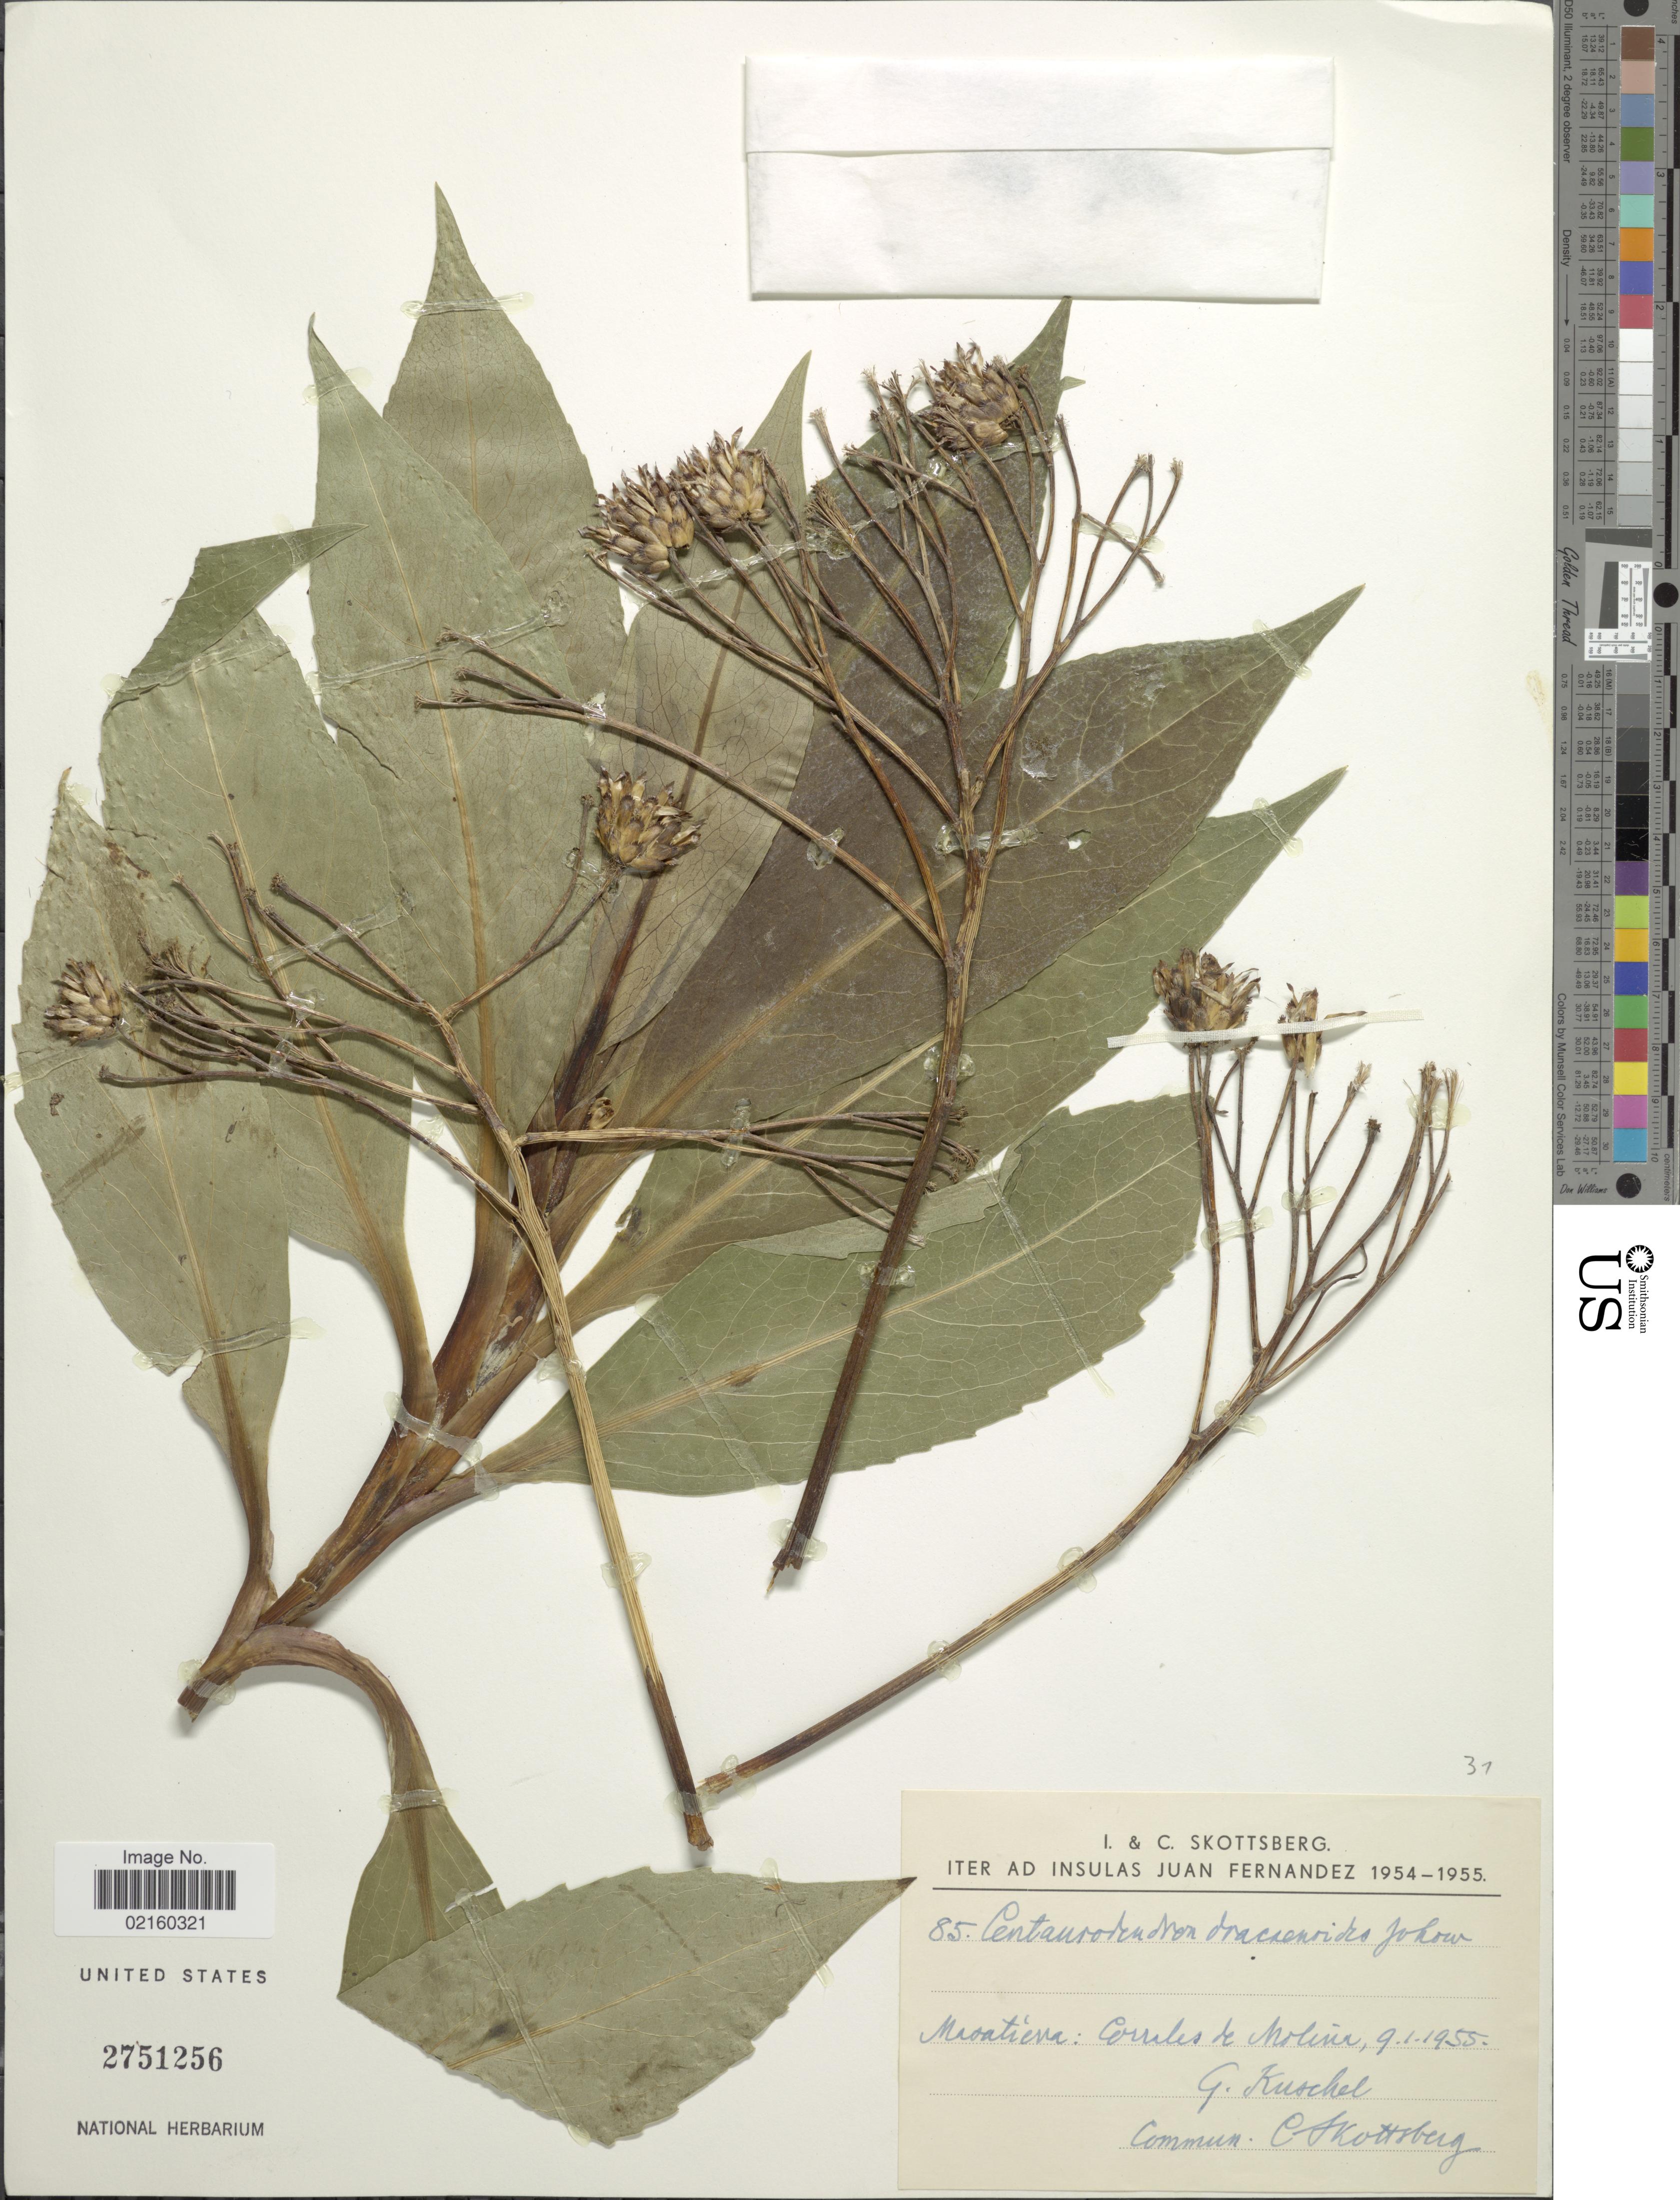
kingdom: Plantae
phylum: Tracheophyta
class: Magnoliopsida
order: Asterales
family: Asteraceae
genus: Centaurodendron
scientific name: Centaurodendron dracaenoides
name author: Johow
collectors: G. Kunkel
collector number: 85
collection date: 1955-01-09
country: Chile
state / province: Valparaíso (V)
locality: Juan Fernandez, Masatierra, Corrales de Molina.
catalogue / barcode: US 2751256